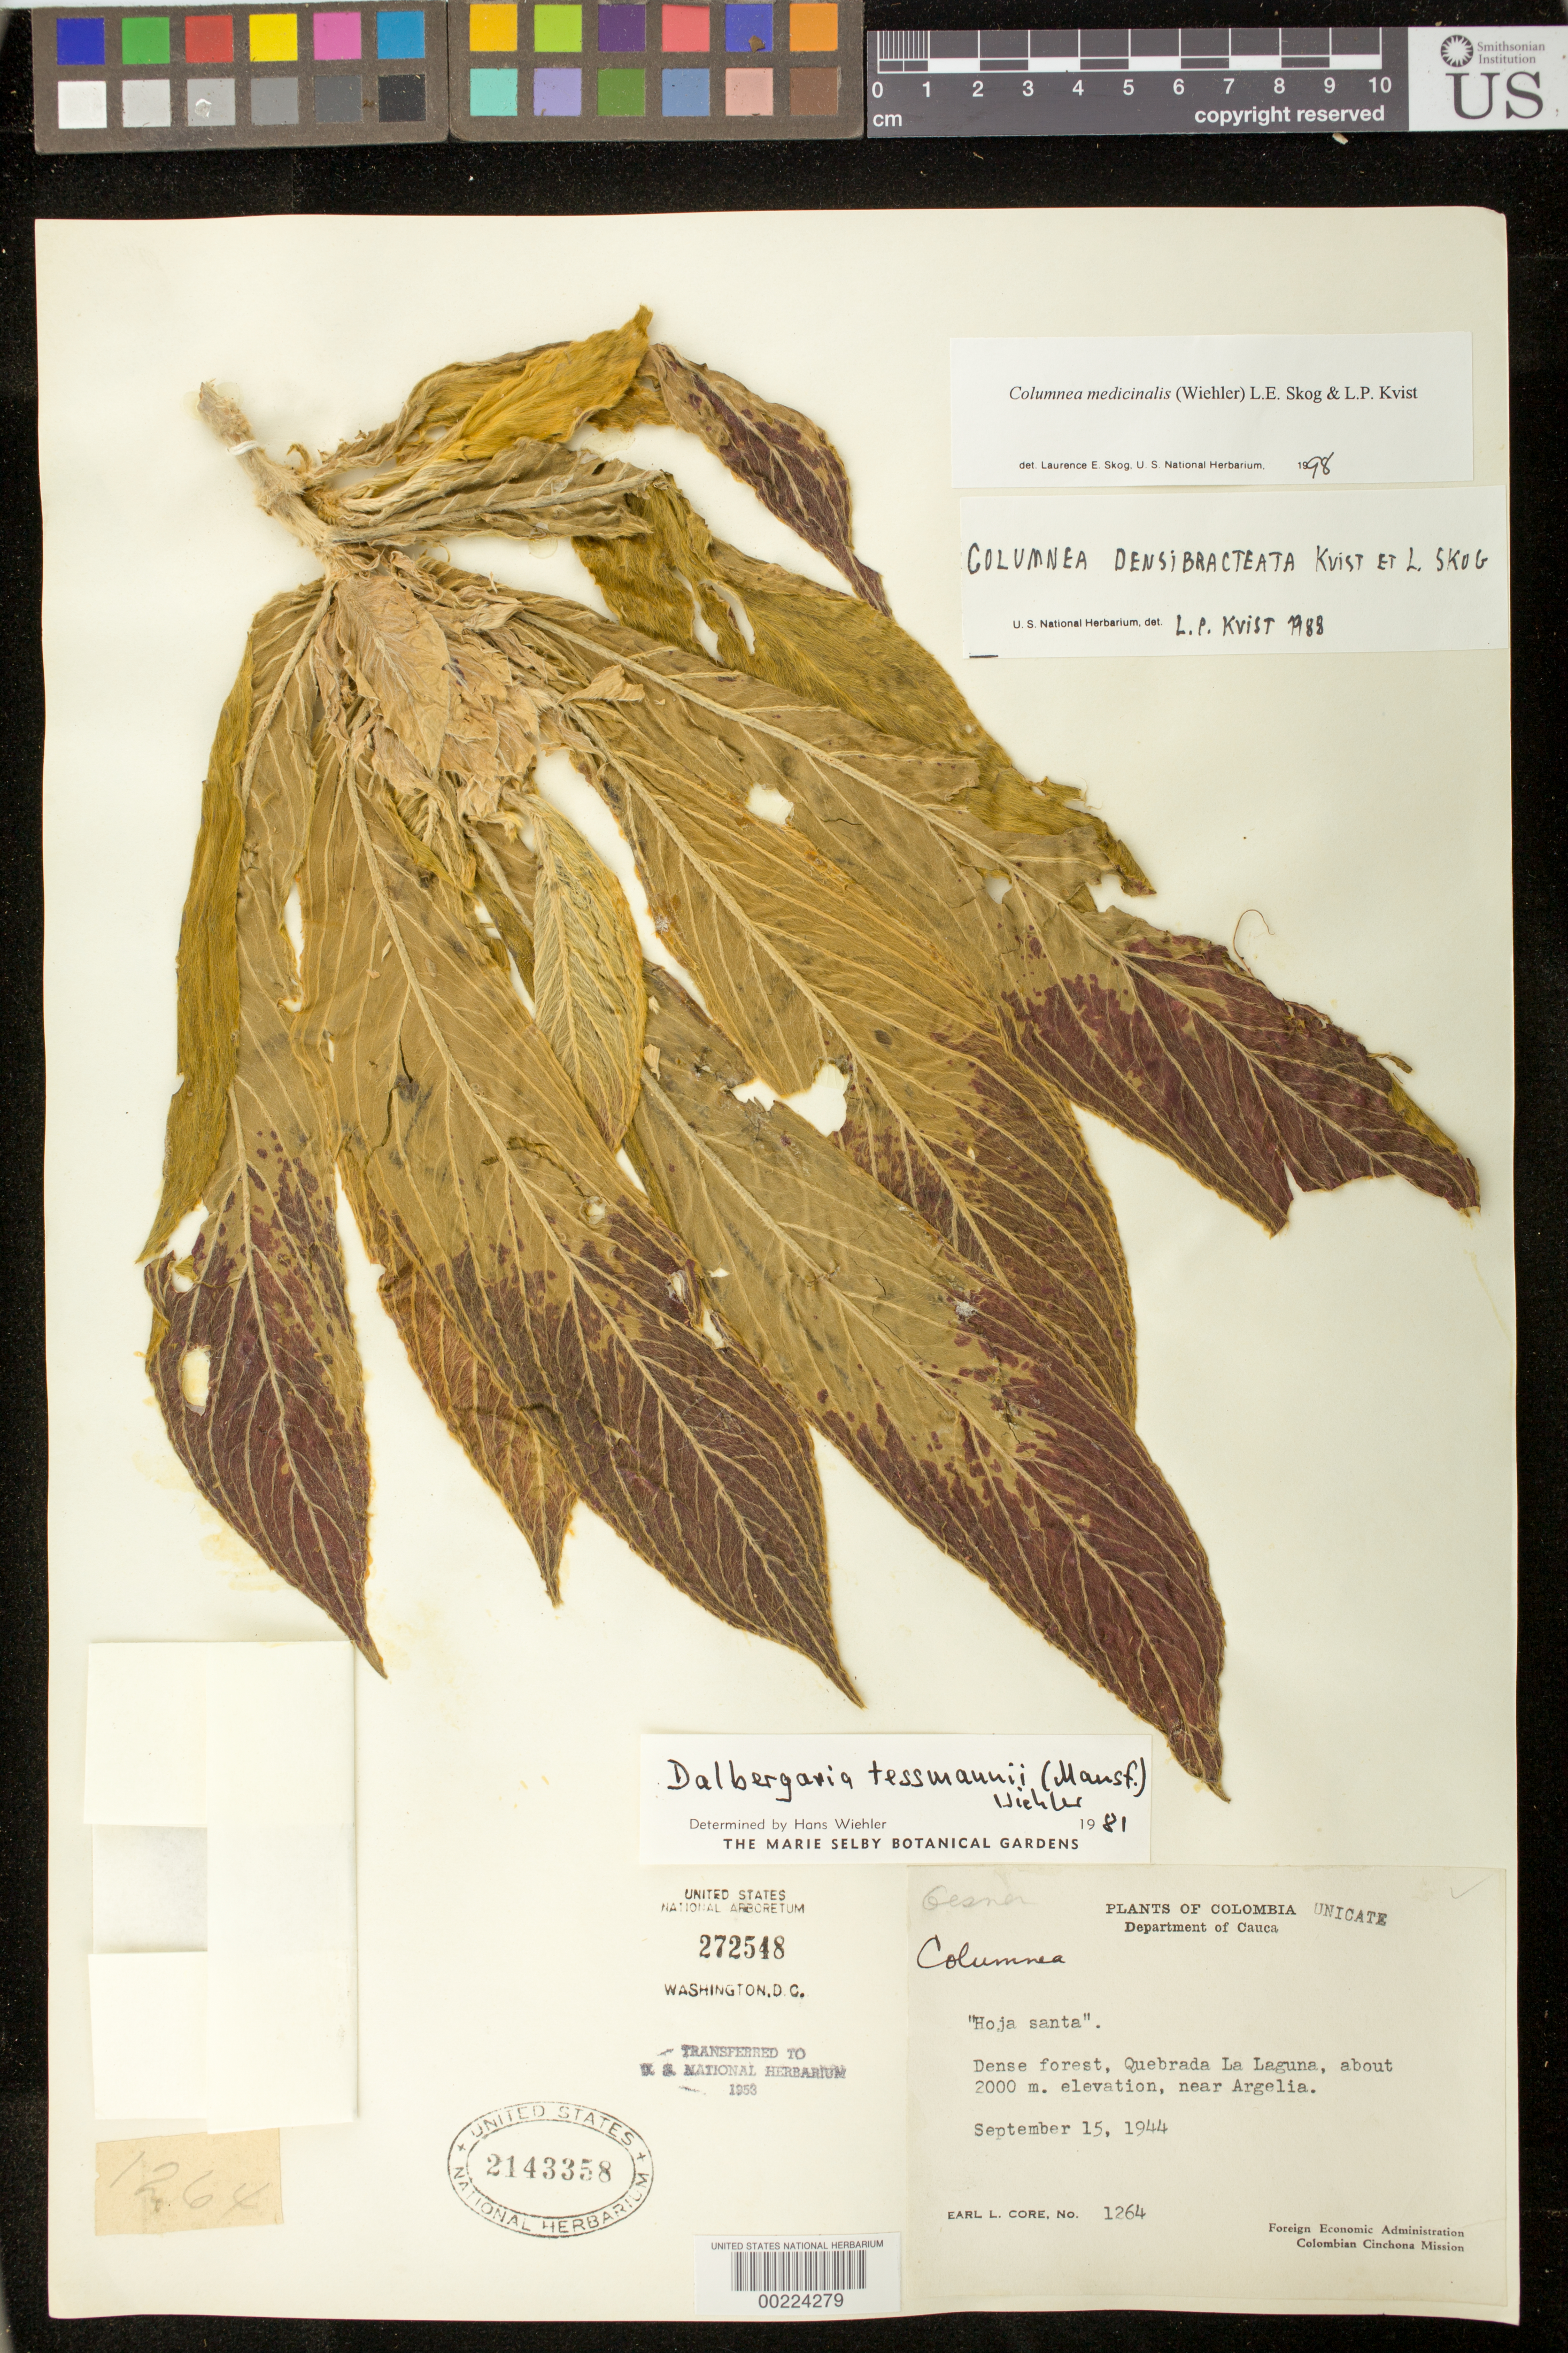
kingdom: Plantae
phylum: Tracheophyta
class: Magnoliopsida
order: Lamiales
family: Gesneriaceae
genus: Columnea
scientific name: Columnea medicinalis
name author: (Wiehler) L.E. Skog & L.P. Kvist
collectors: E. L. Core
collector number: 1264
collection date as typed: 15 Sep 1944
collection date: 1944-09-15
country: Colombia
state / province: Cauca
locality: Quebrada la Laguna, near Argelia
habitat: Dense forest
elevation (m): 2000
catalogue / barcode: US 2143358